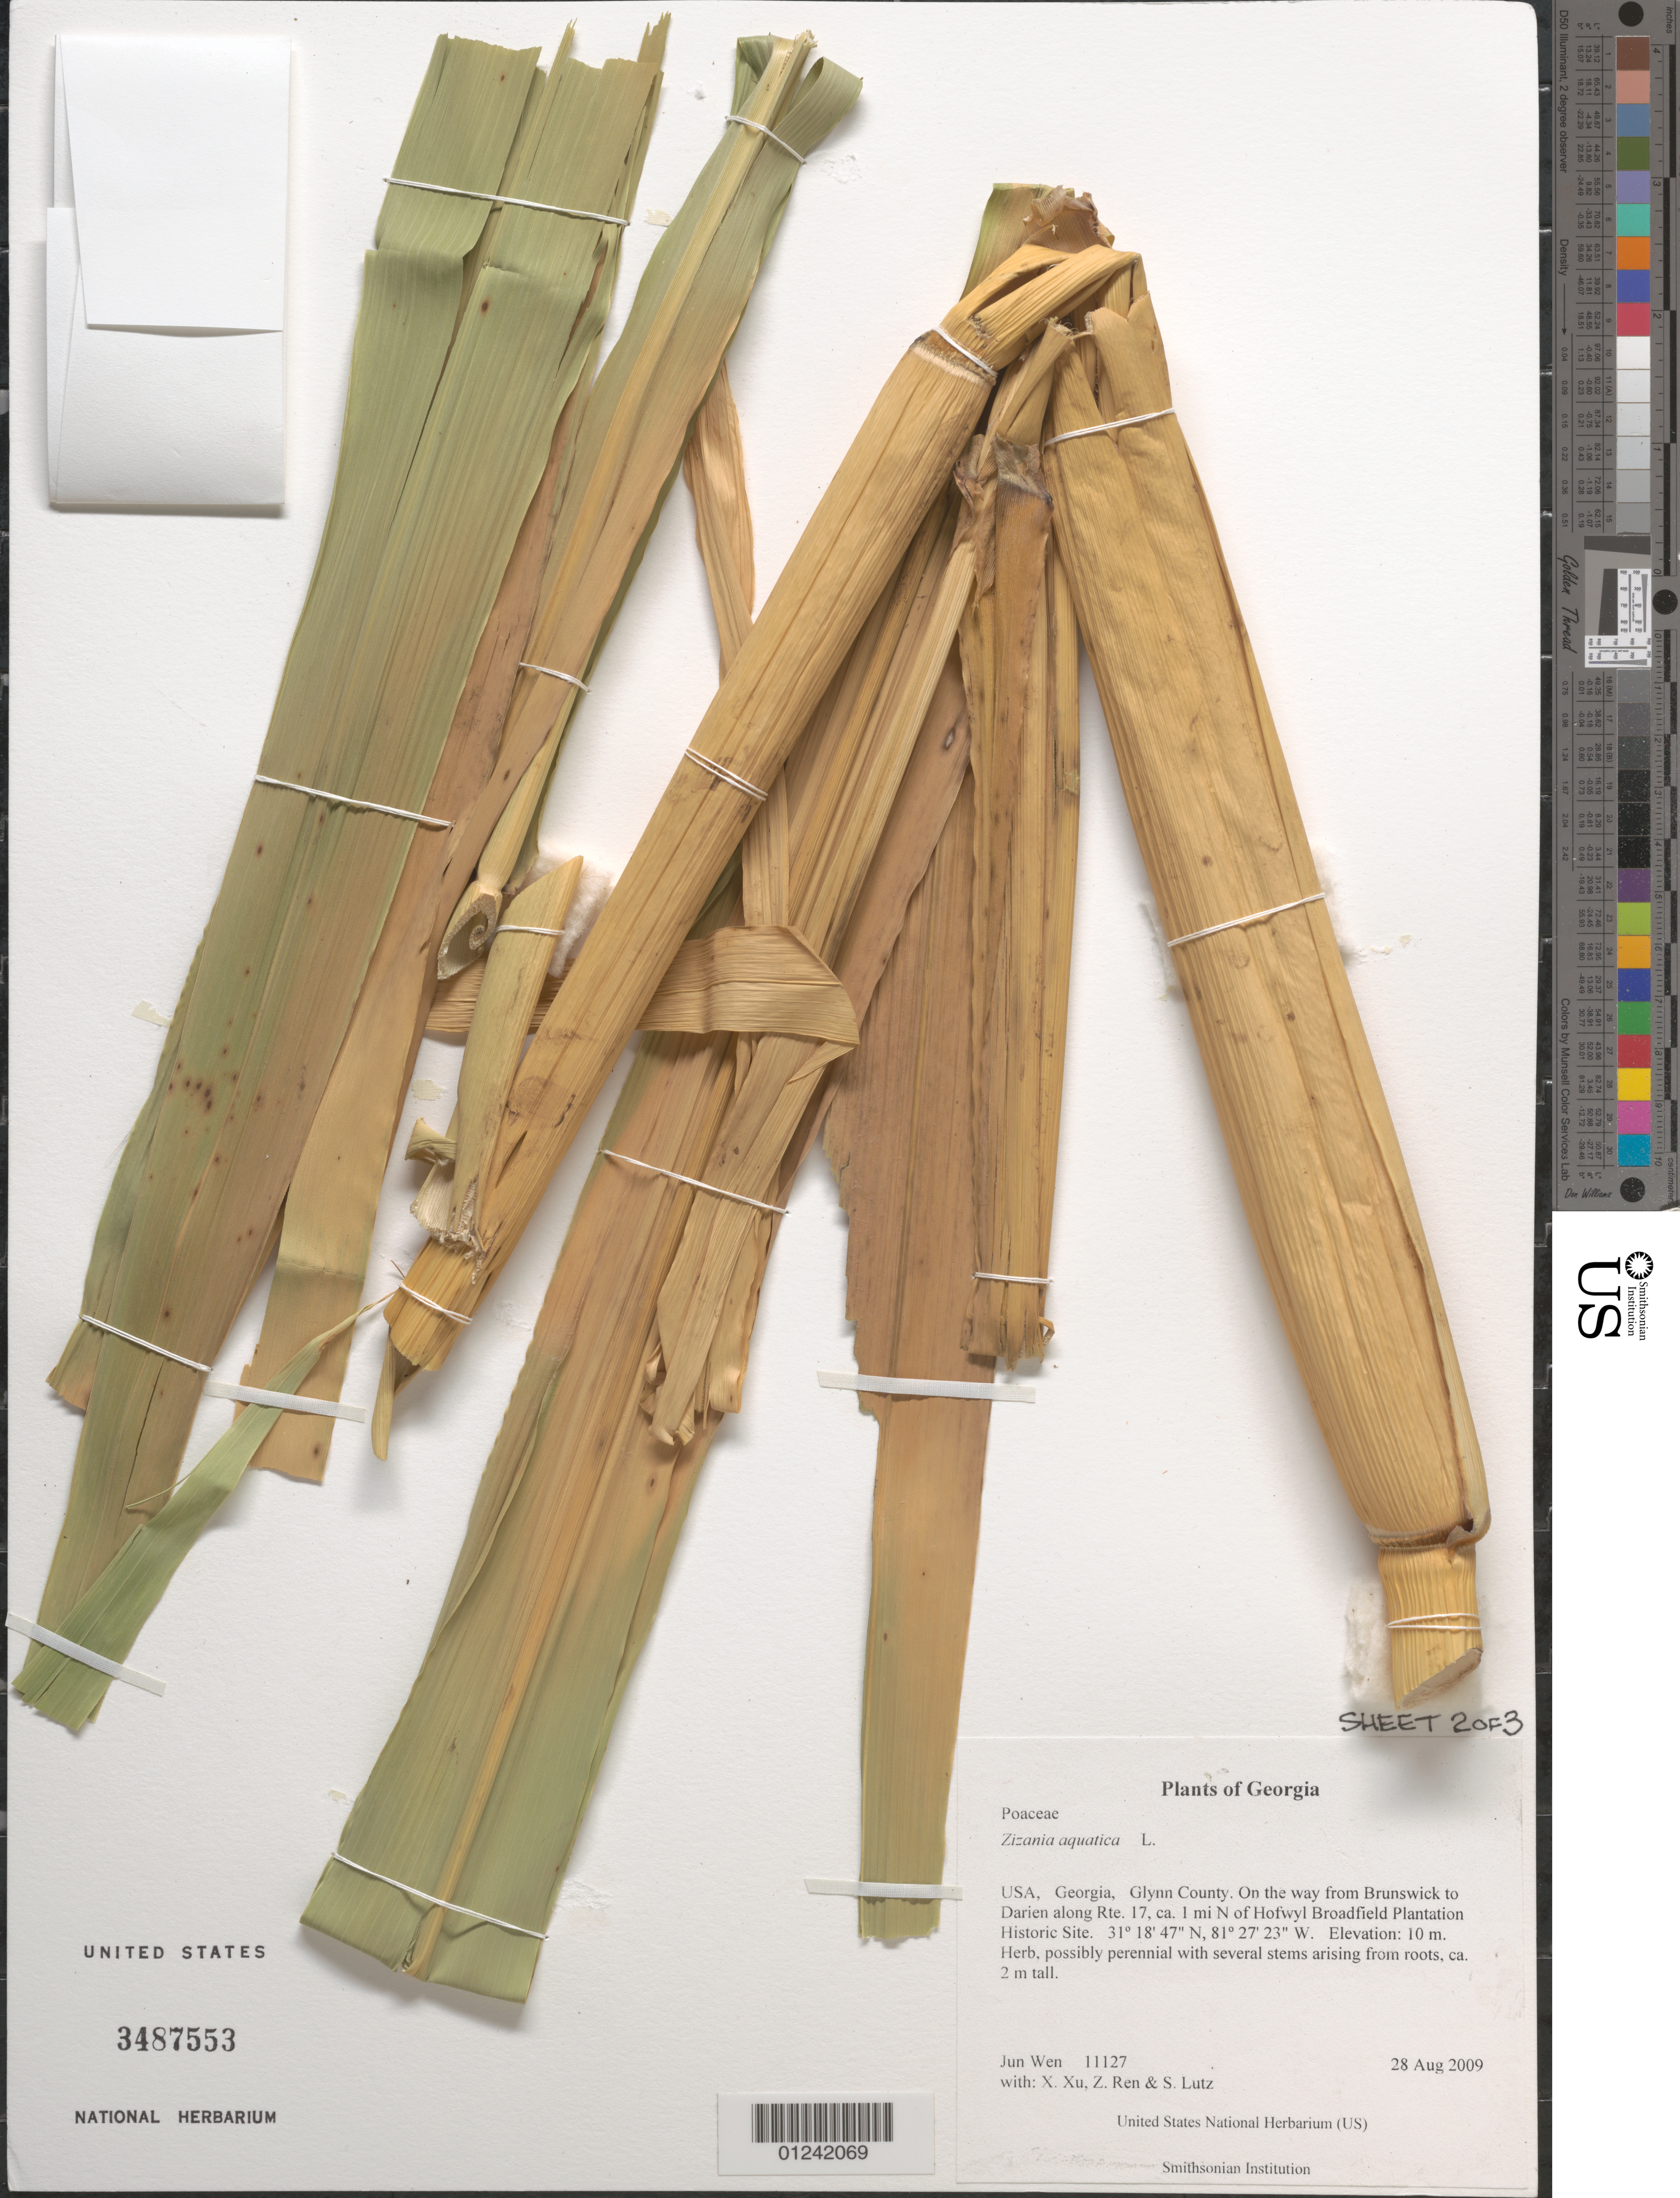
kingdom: Plantae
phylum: Tracheophyta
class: Liliopsida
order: Poales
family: Poaceae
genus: Zizania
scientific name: Zizania aquatica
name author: L.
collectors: J. Wen, X. Xu, Z. Ren & S. Lutz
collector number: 11127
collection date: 2009-08-28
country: United States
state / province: Georgia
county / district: Glynn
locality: On the way from Brunswick to Darien along Rte. 17, ca. 1 mi N of Hofwyl Broadfield Plantation Historic Site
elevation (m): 10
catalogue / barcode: US 3487553